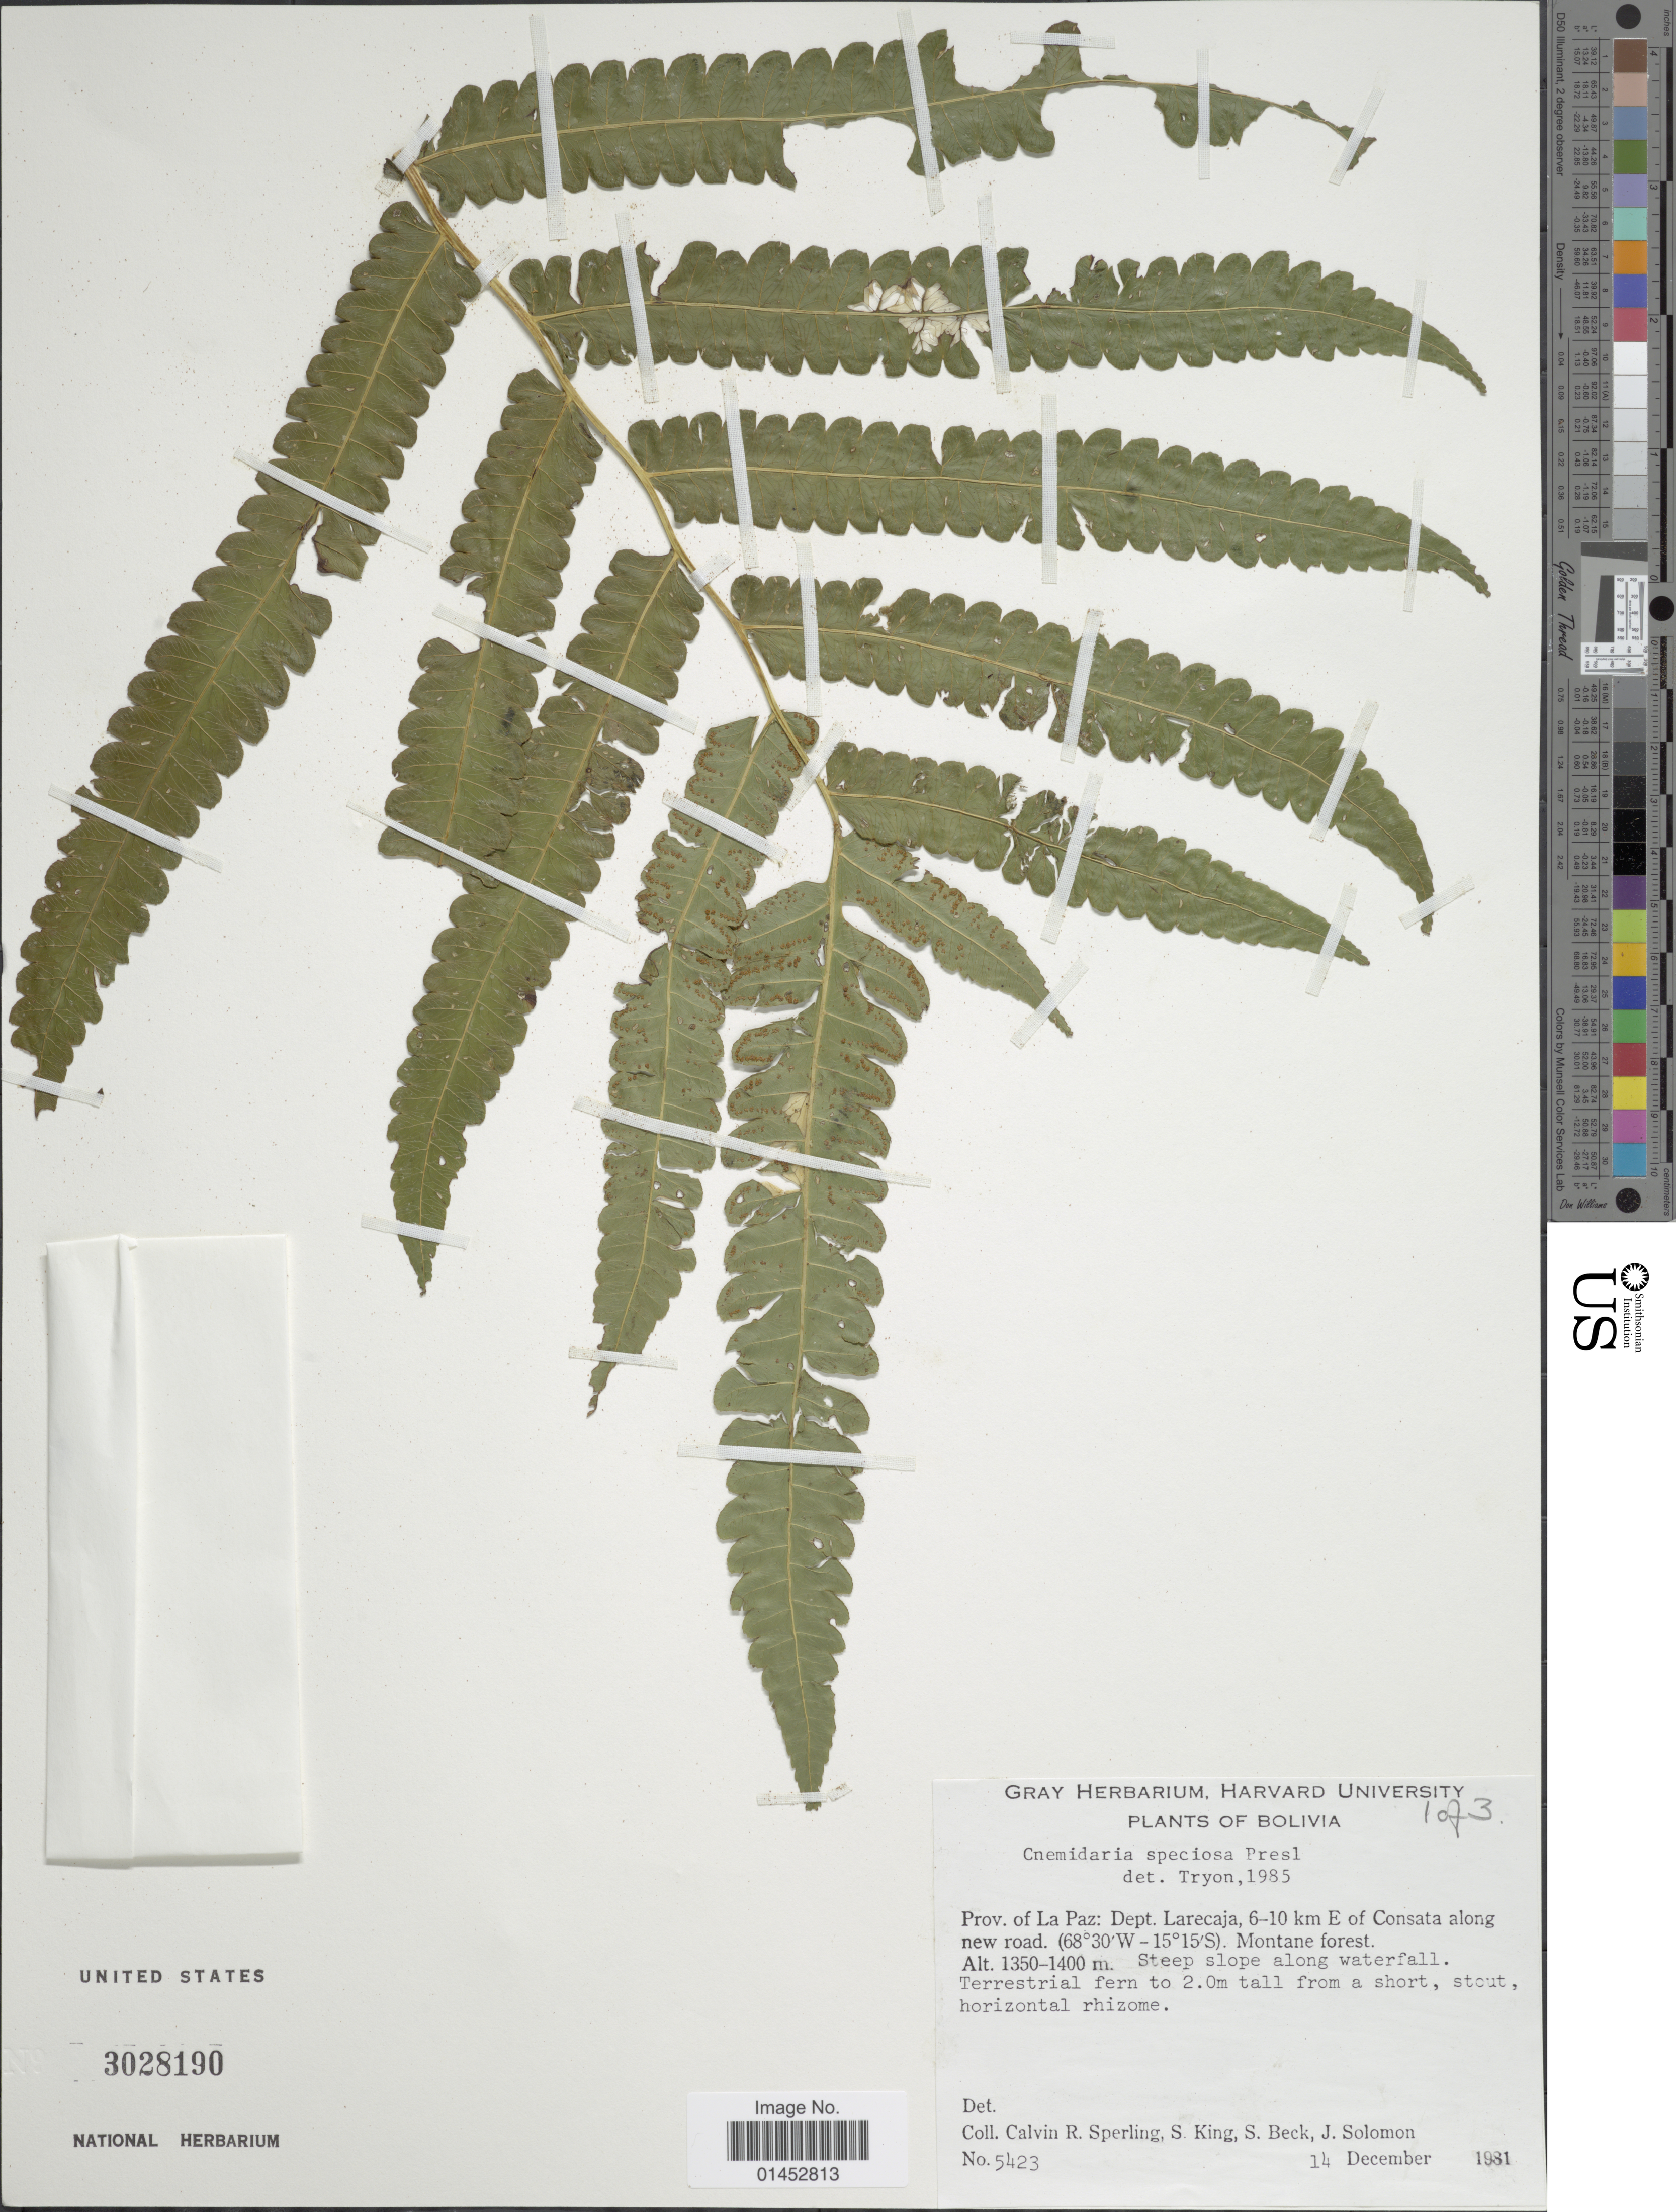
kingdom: Plantae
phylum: Tracheophyta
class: Polypodiopsida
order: Cyatheales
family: Cyatheaceae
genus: Cyathea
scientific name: Cyathea speciosa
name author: Humb. & Bonpl. ex Willd.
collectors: C. R. Sperling, S. King, S. G. Beck & J. Solomon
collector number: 5423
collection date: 1981-12-14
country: Bolivia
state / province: La Paz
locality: Dept. Larecaja, 6-10 km E of Consata along new road. Montane forest. steep slope along waterfall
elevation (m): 1350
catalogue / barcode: US 3028190